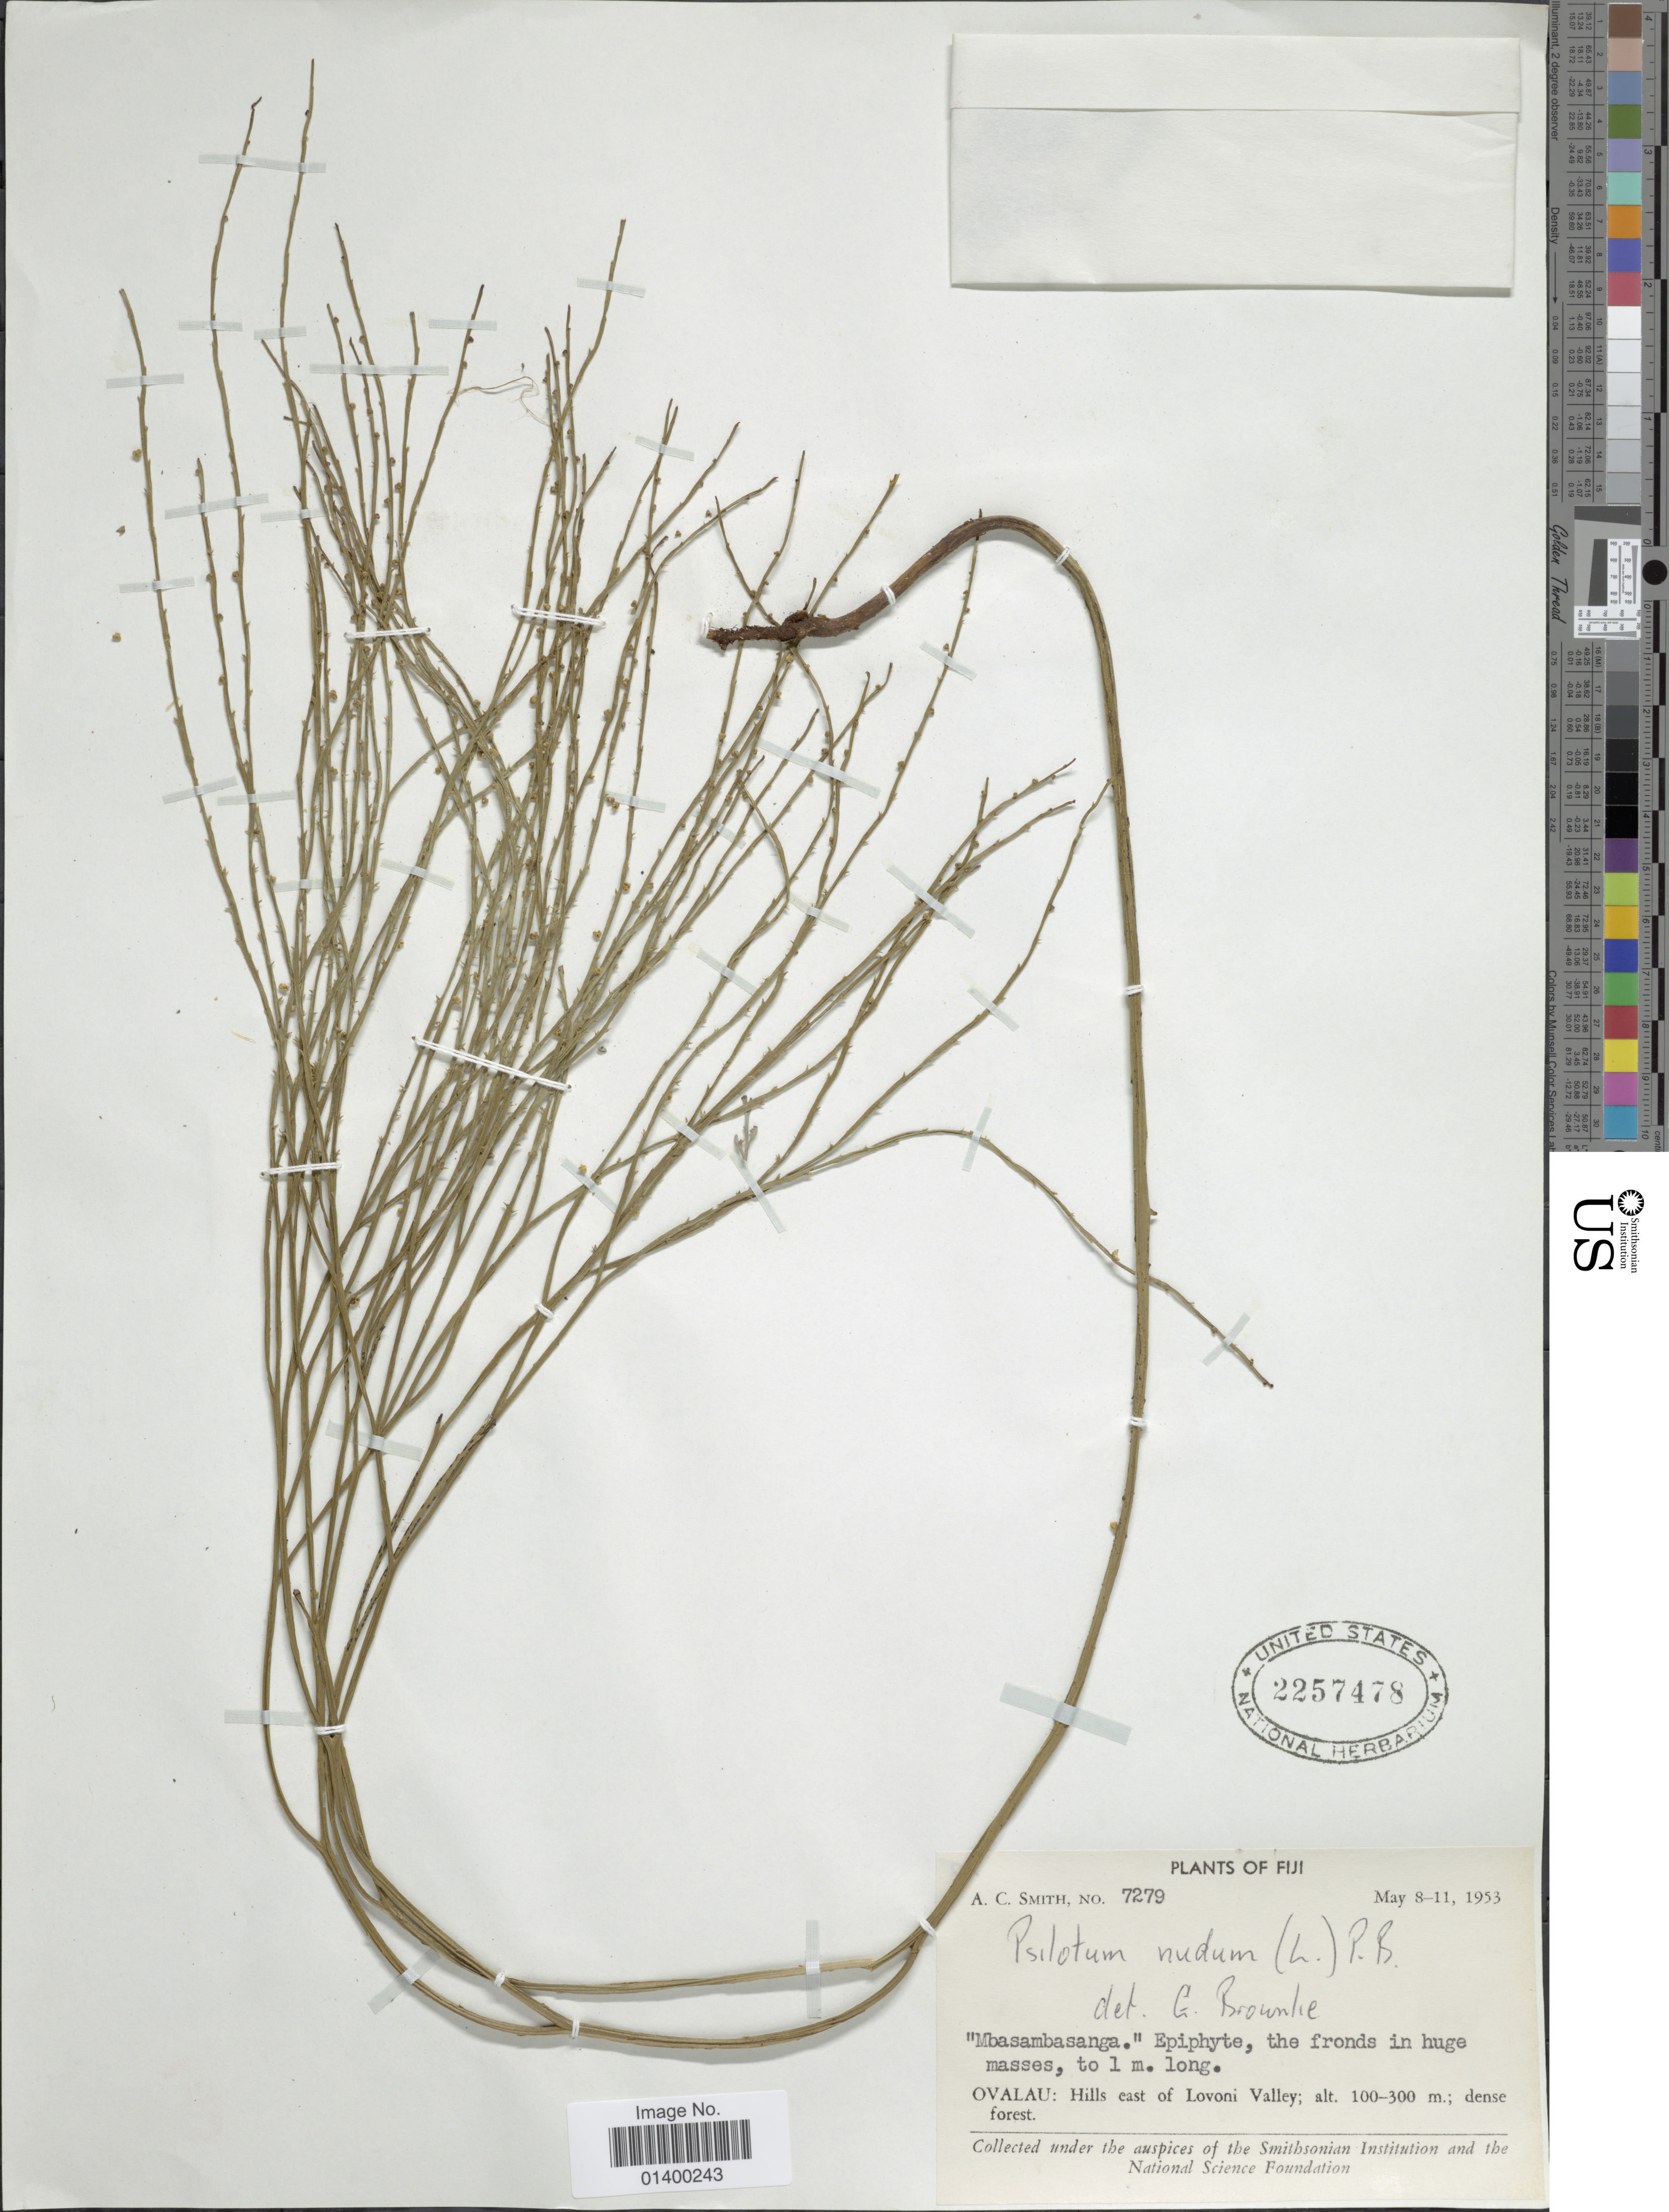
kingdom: Plantae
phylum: Tracheophyta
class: Polypodiopsida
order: Psilotales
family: Psilotaceae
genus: Psilotum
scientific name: Psilotum nudum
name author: (L.) P. Beauv.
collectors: A. C. Smith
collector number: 7279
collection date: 1953-05-08/1953-05-11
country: Fiji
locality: Ovalau: hills East of Lovoni Valley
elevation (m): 100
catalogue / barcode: US 2257478